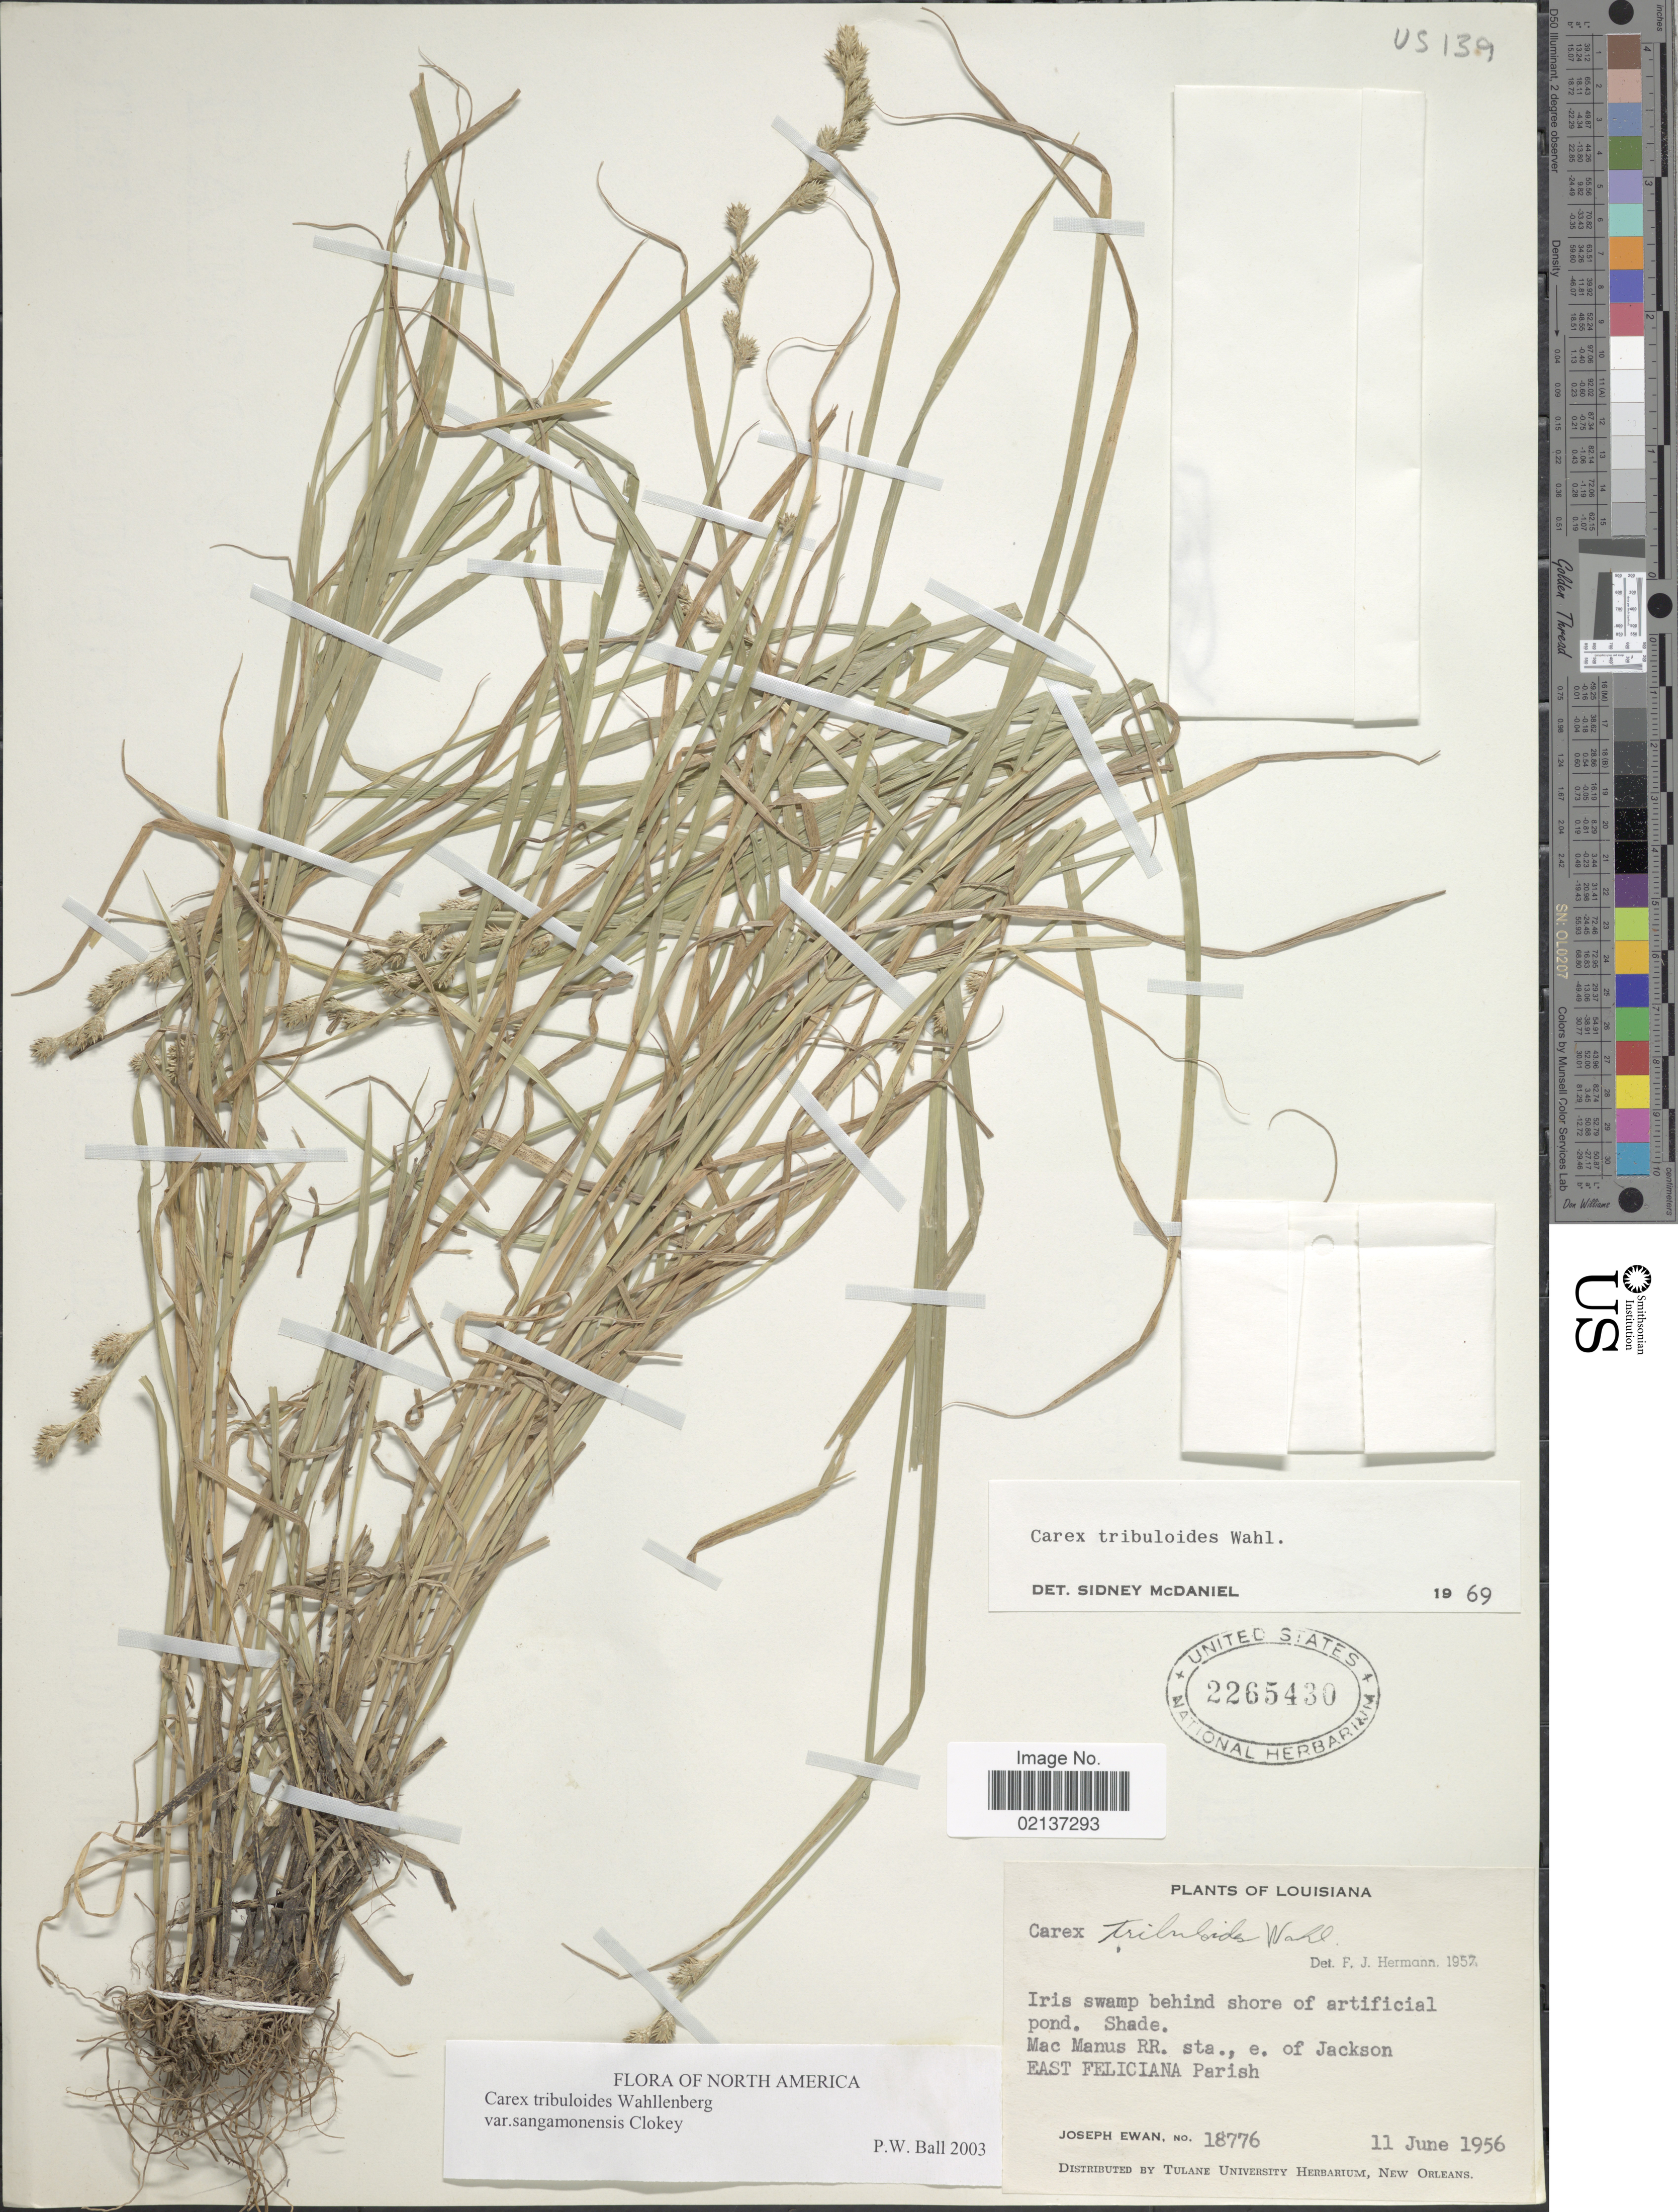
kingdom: Plantae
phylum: Tracheophyta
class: Liliopsida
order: Poales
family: Cyperaceae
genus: Carex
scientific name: Carex tribuloides var. sangamonensis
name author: Clokey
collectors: J. A. Ewan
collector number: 18776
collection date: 1956-06-11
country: United States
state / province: Louisiana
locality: Iris swamp behind shore of artificial pond, Mac Manus RR. sta., e of Jackson East Feliciana Parish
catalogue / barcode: US 2265430